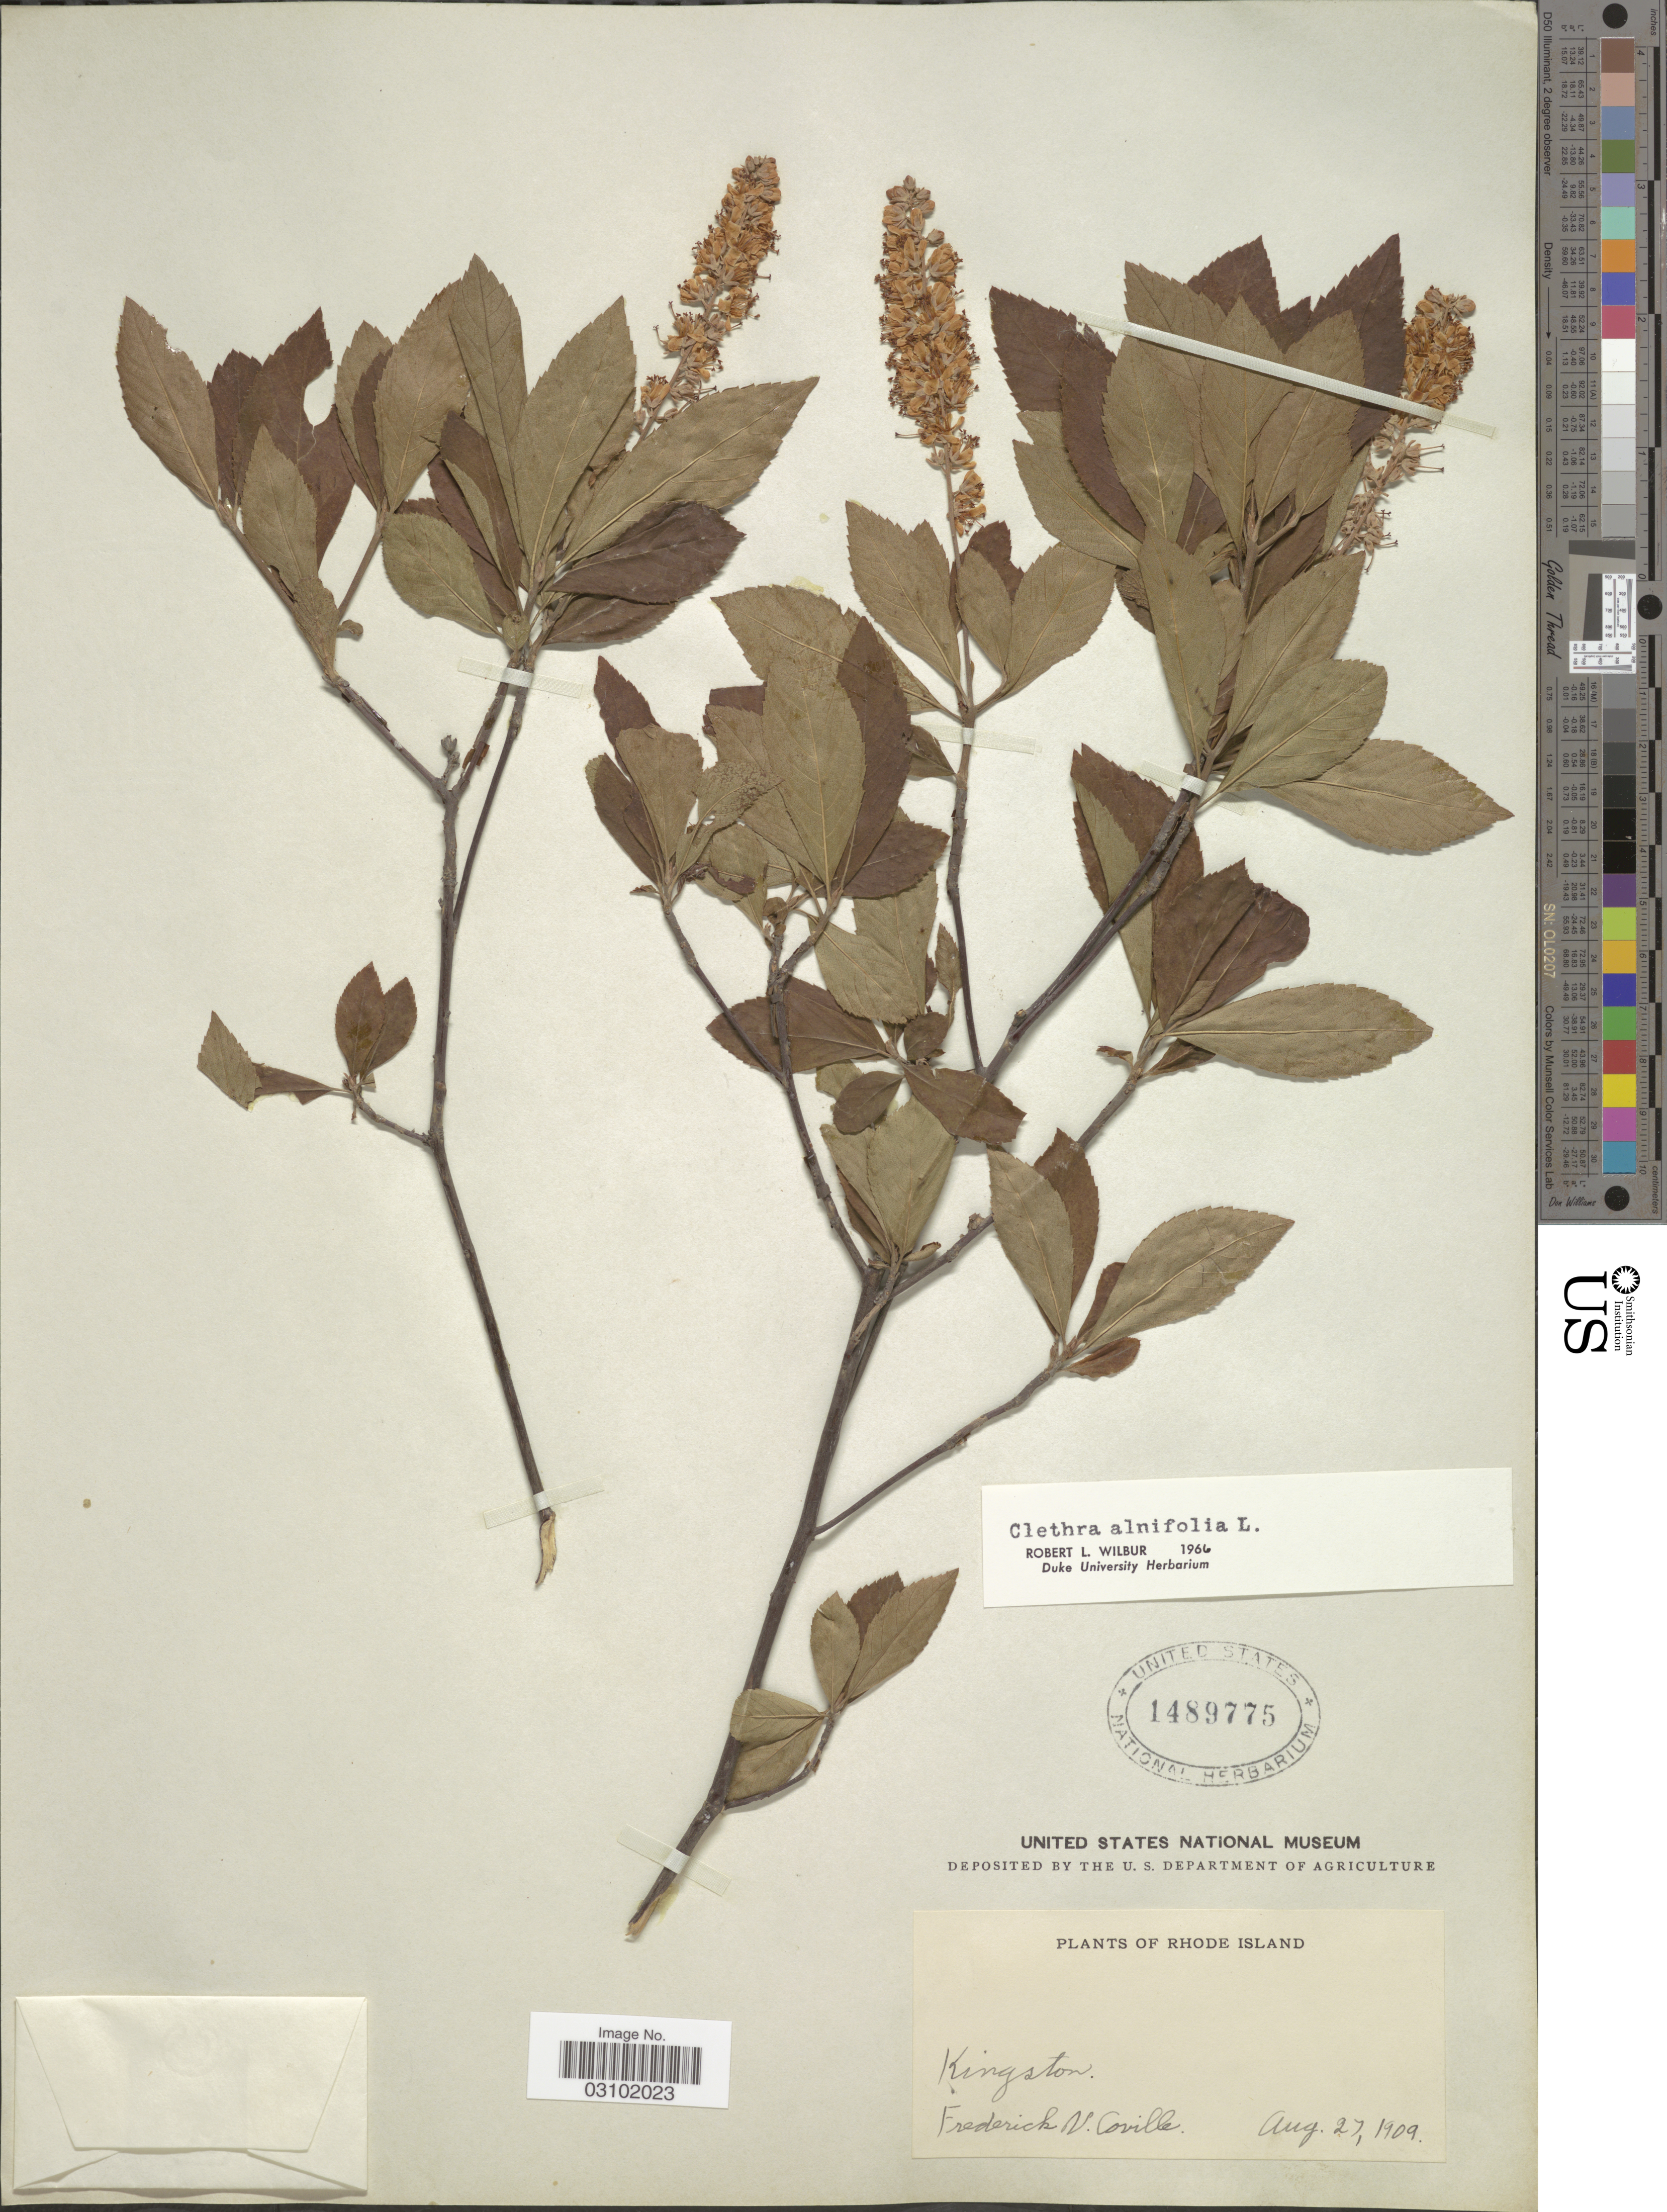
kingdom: Plantae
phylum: Tracheophyta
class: Magnoliopsida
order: Ericales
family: Clethraceae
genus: Clethra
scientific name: Clethra alnifolia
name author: L.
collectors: F. V. Coville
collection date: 1909-08-27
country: United States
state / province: Rhode Island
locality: Rhode Island. Kingston.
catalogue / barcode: US 1489775